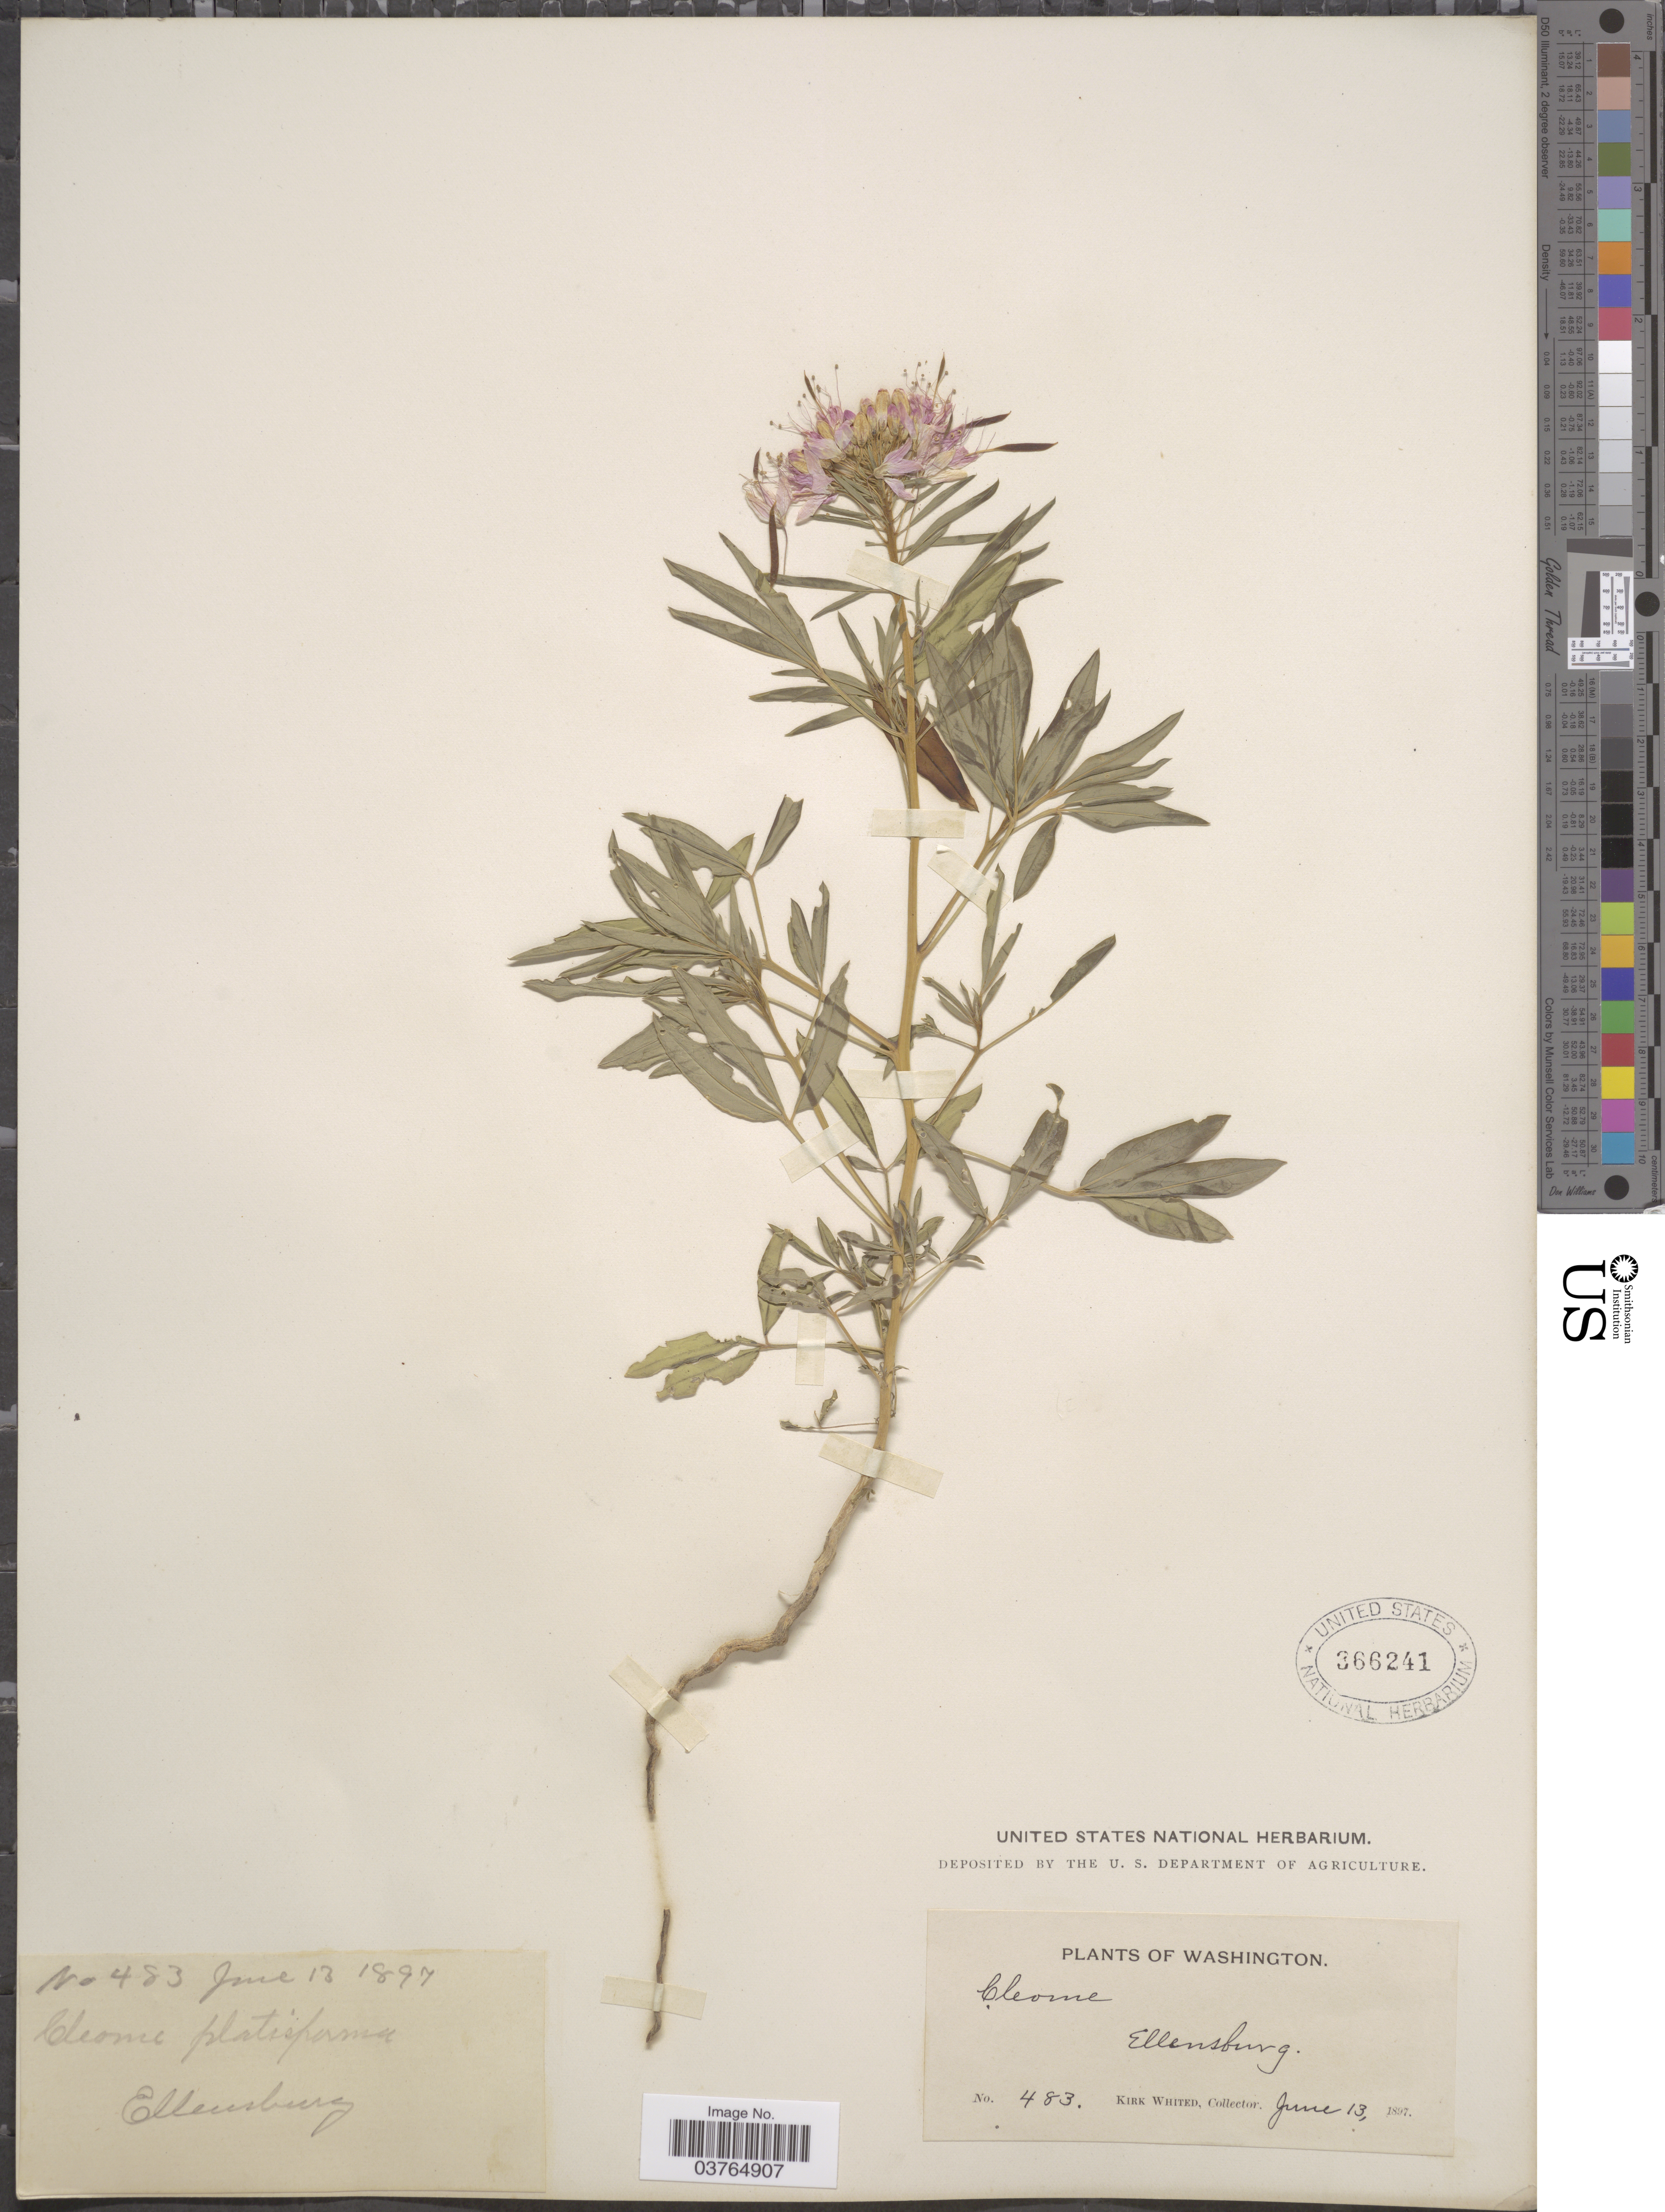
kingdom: Plantae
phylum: Tracheophyta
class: Magnoliopsida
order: Brassicales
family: Cleomaceae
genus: Cleomella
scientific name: Cleomella serrulata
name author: (Pursh) Roalson & J.C. Hall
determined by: Strong, Mark T., (BOT), Smithsonian Institution - National Museum of Natural History (UNITED STATES)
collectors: K. Whited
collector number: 483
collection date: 1897-06-13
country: United States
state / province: Washington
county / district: Kittitas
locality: Ellensburg.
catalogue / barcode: US 366241